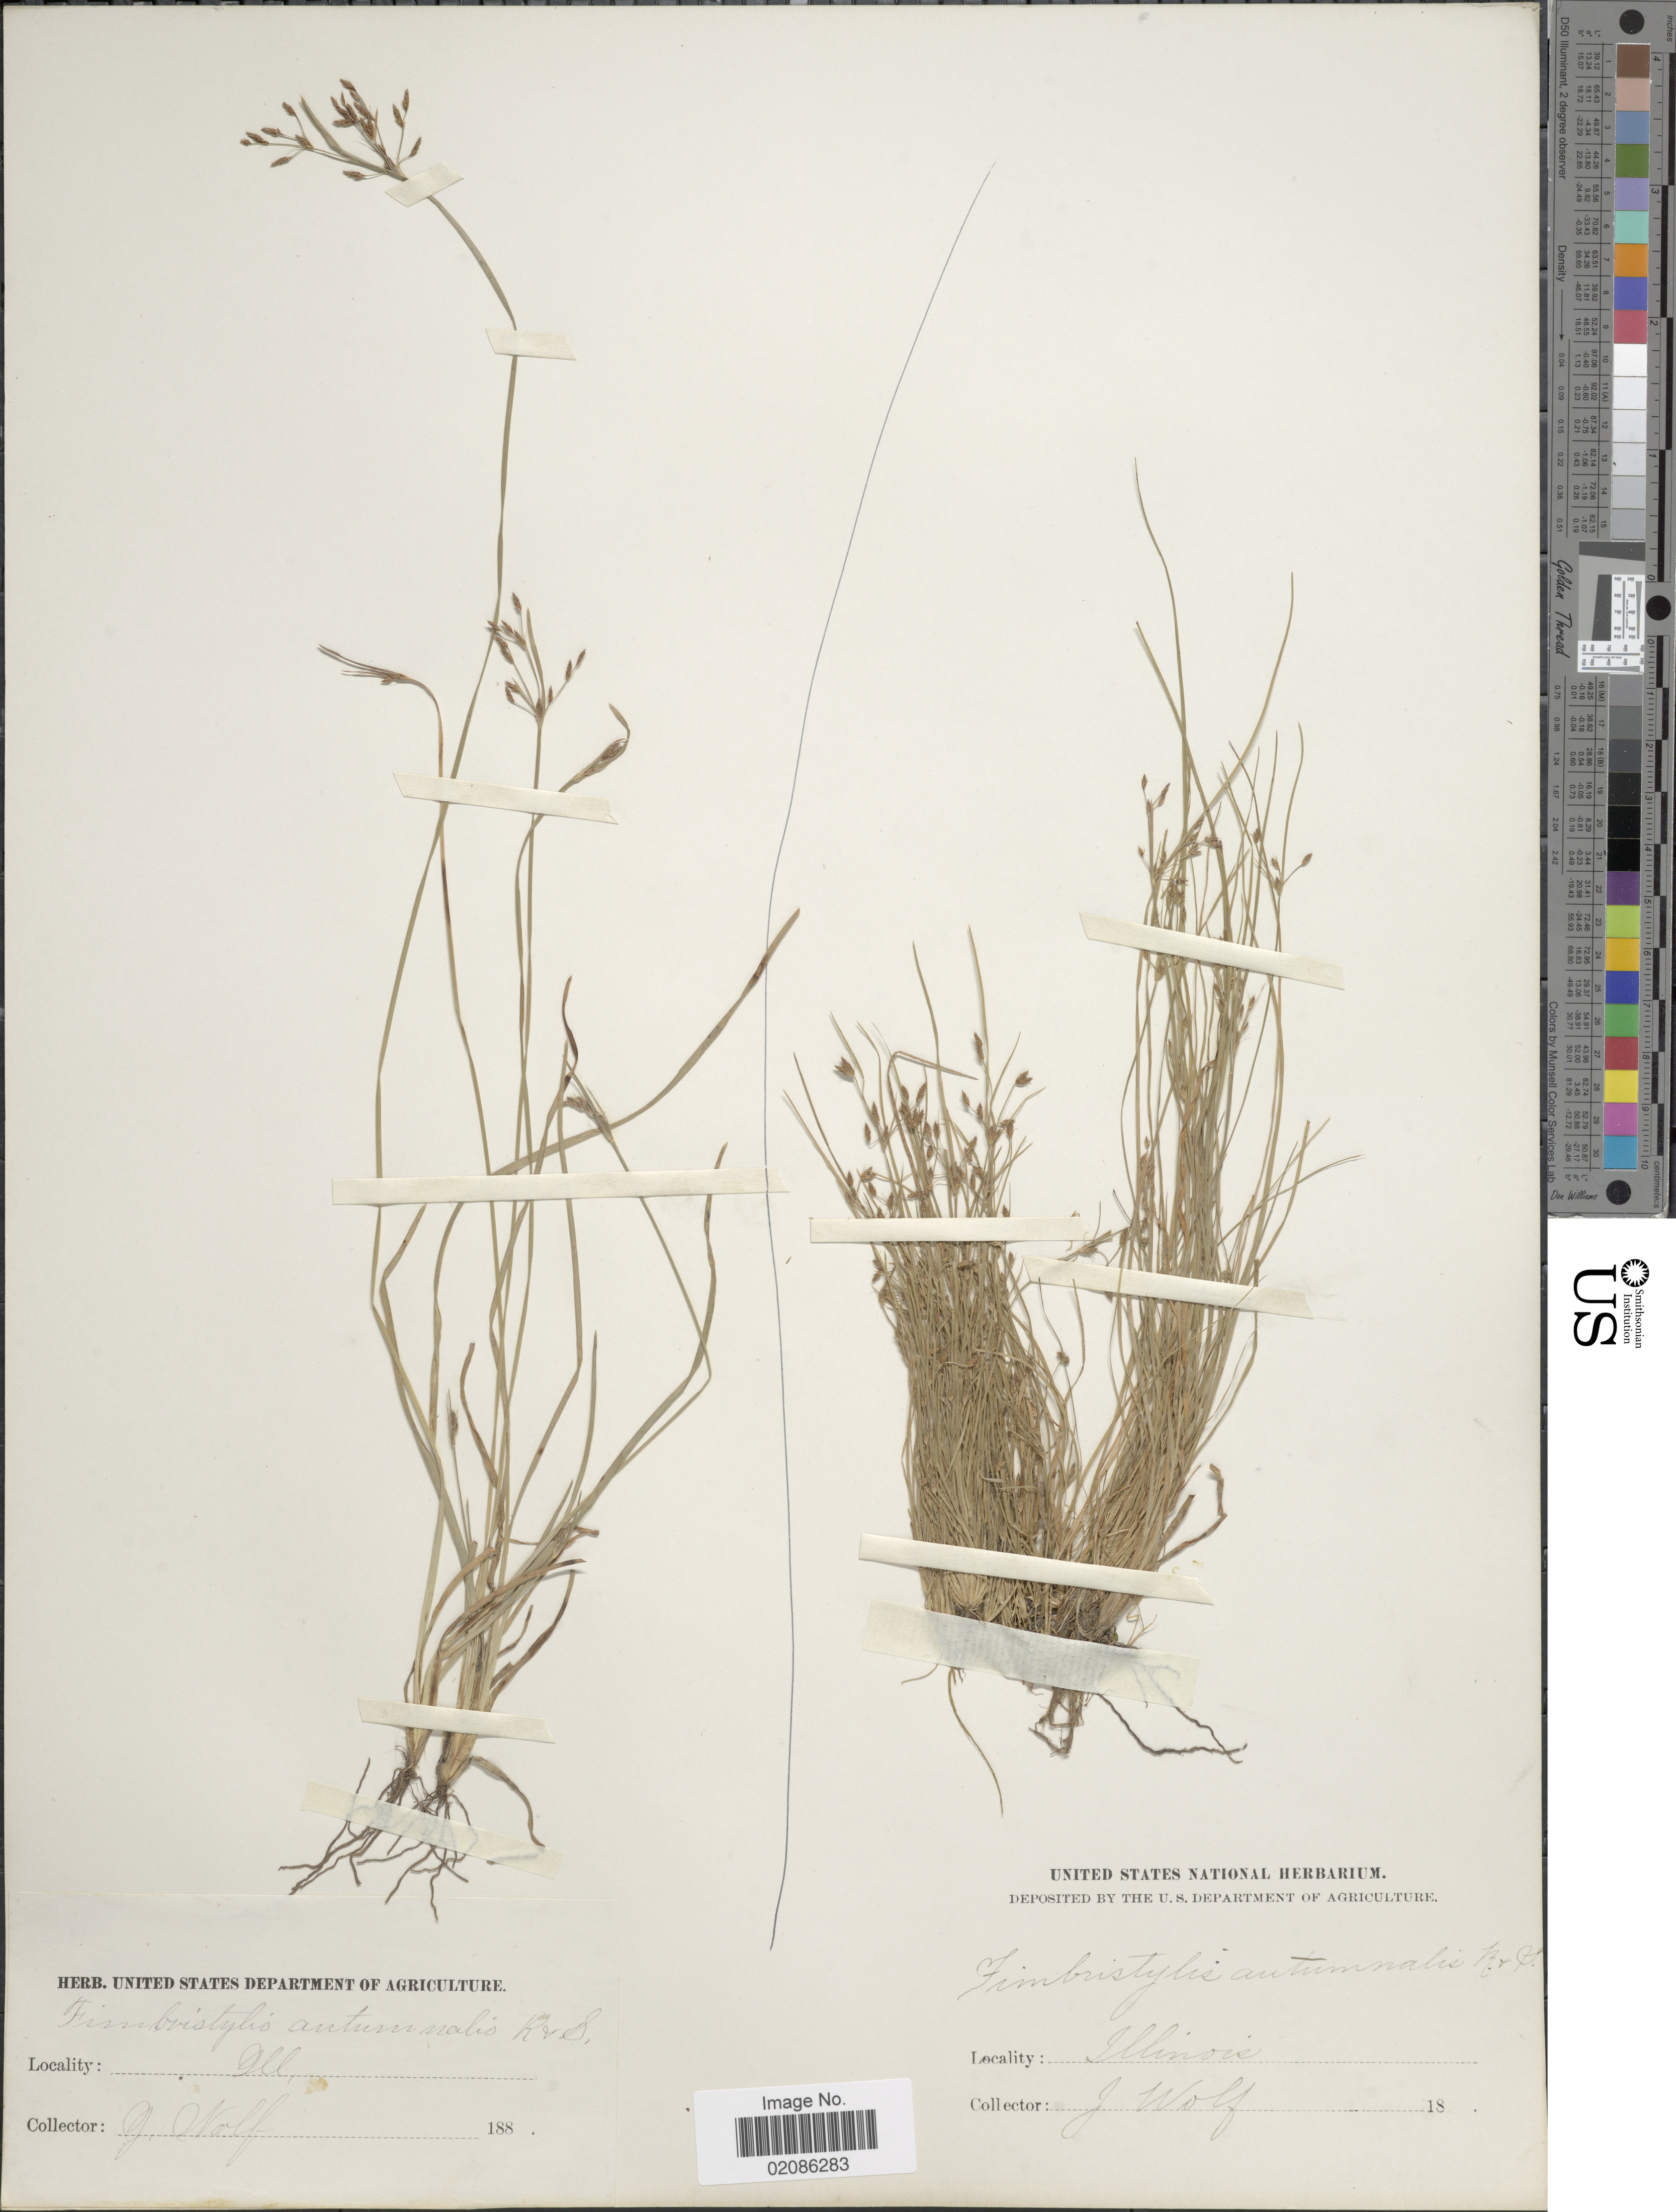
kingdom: Plantae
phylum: Tracheophyta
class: Liliopsida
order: Poales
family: Cyperaceae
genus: Fimbristylis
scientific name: Fimbristylis autumnalis (L.) Roem. & Schult.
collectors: J. Wolf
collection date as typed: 18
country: United States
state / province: Illinois